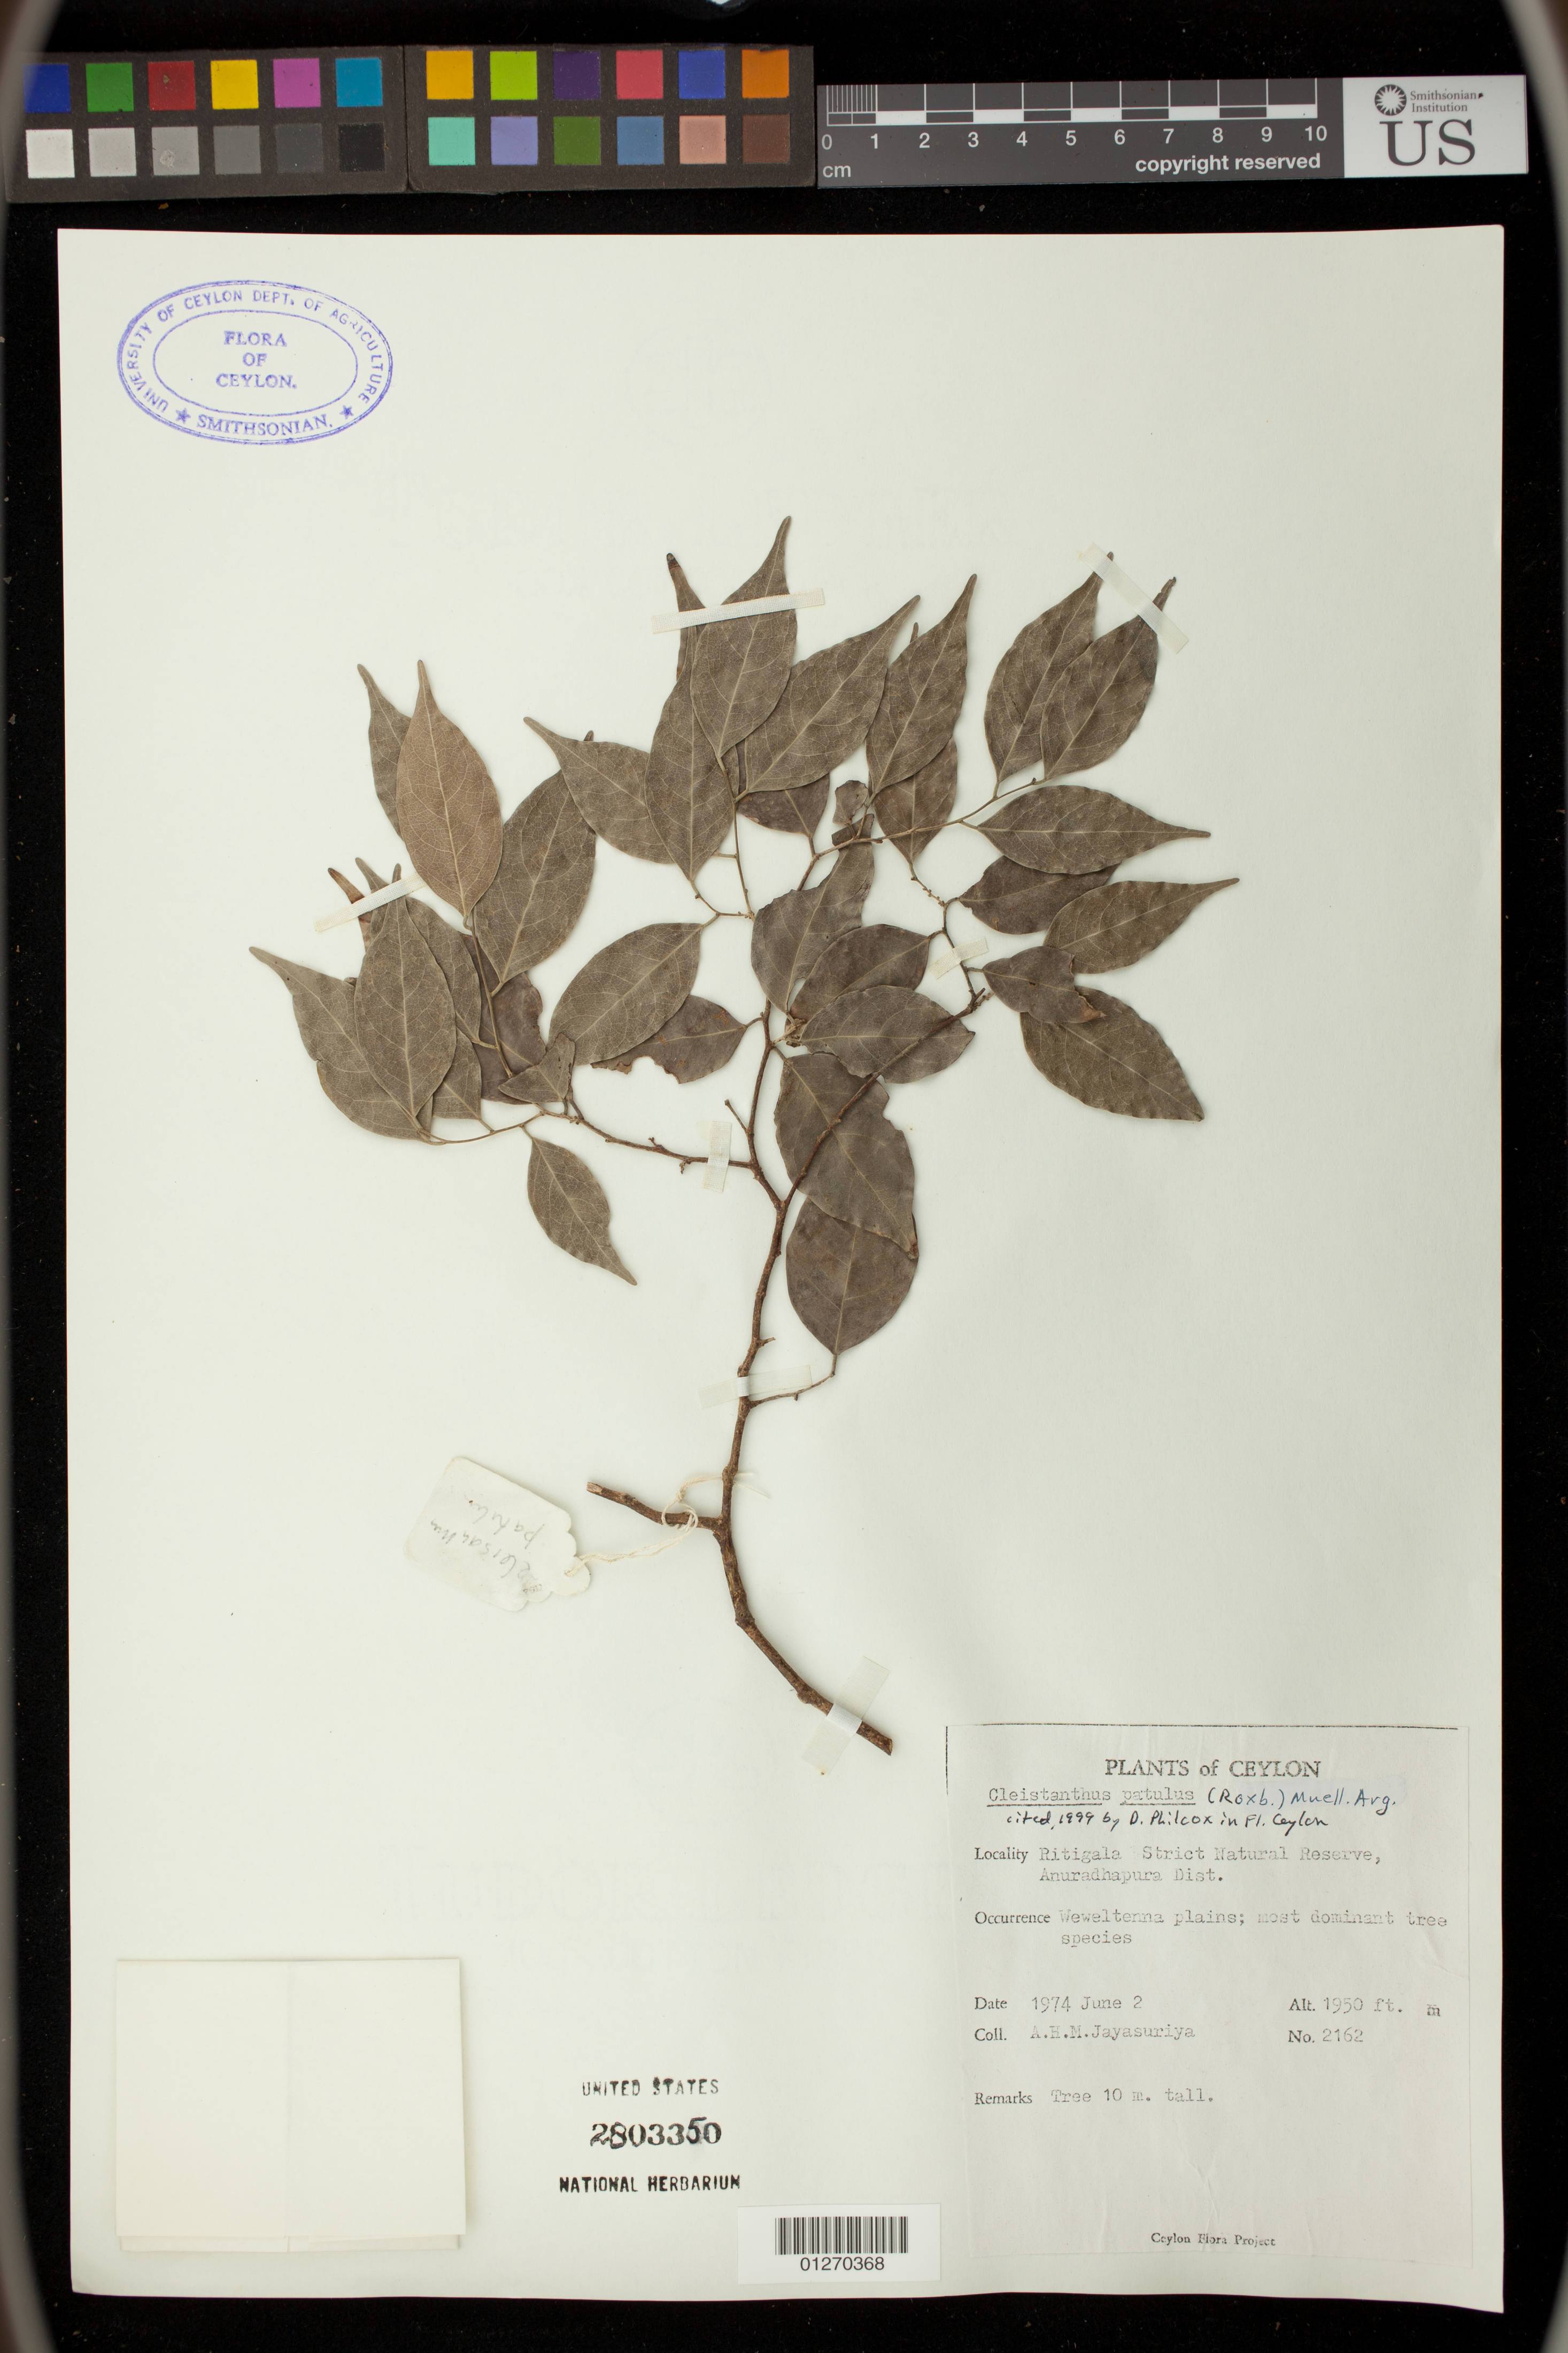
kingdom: Plantae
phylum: Tracheophyta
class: Magnoliopsida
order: Malpighiales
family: Phyllanthaceae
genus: Cleistanthus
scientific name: Cleistanthus patulus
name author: (Roxb.) Müll. Arg.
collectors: A. H. Jayasuriya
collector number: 2162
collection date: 1974-06-02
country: Sri Lanka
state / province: North Central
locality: Ritigala Strict Natural Reserve, Anuradhapura Dist.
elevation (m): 594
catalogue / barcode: US 2803350